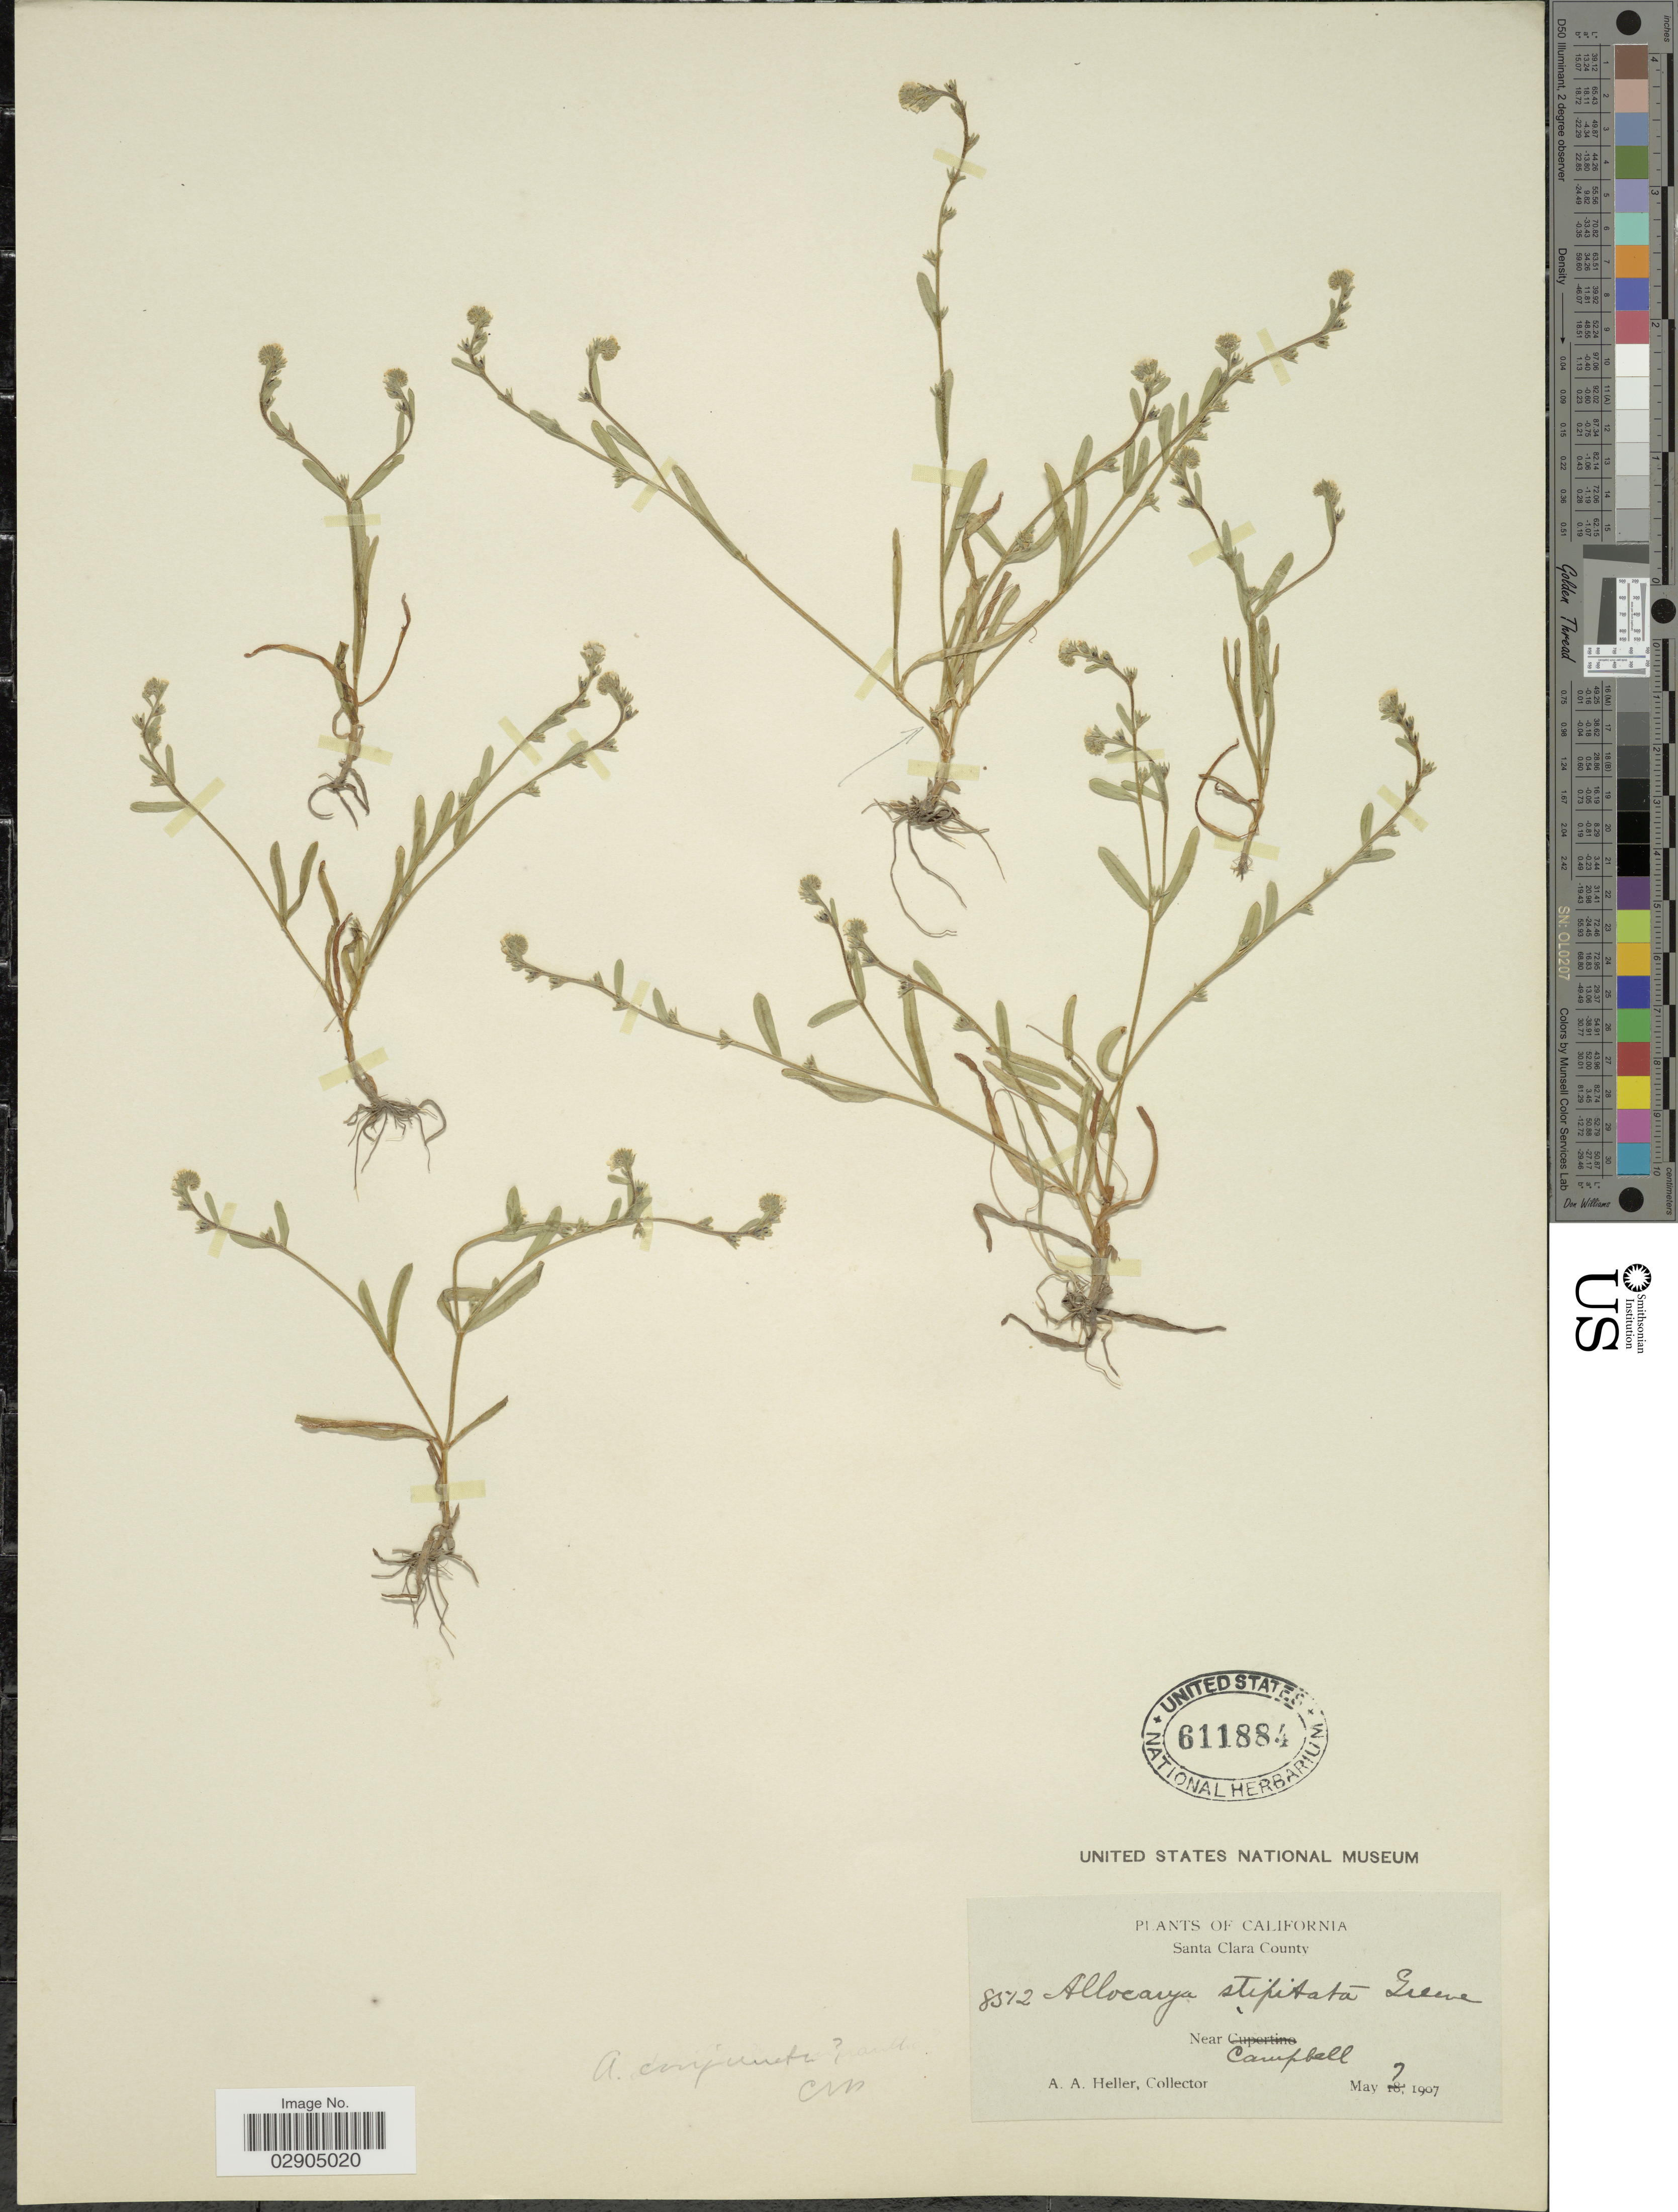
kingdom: Plantae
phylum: Tracheophyta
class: Magnoliopsida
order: Boraginales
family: Boraginaceae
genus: Allocarya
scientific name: Allocarya conjuncta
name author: Piper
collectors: A. A. Heller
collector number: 8512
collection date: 1907-05-07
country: United States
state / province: California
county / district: Santa Clara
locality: Santa Clara County. Near Campbell.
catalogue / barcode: US 611884